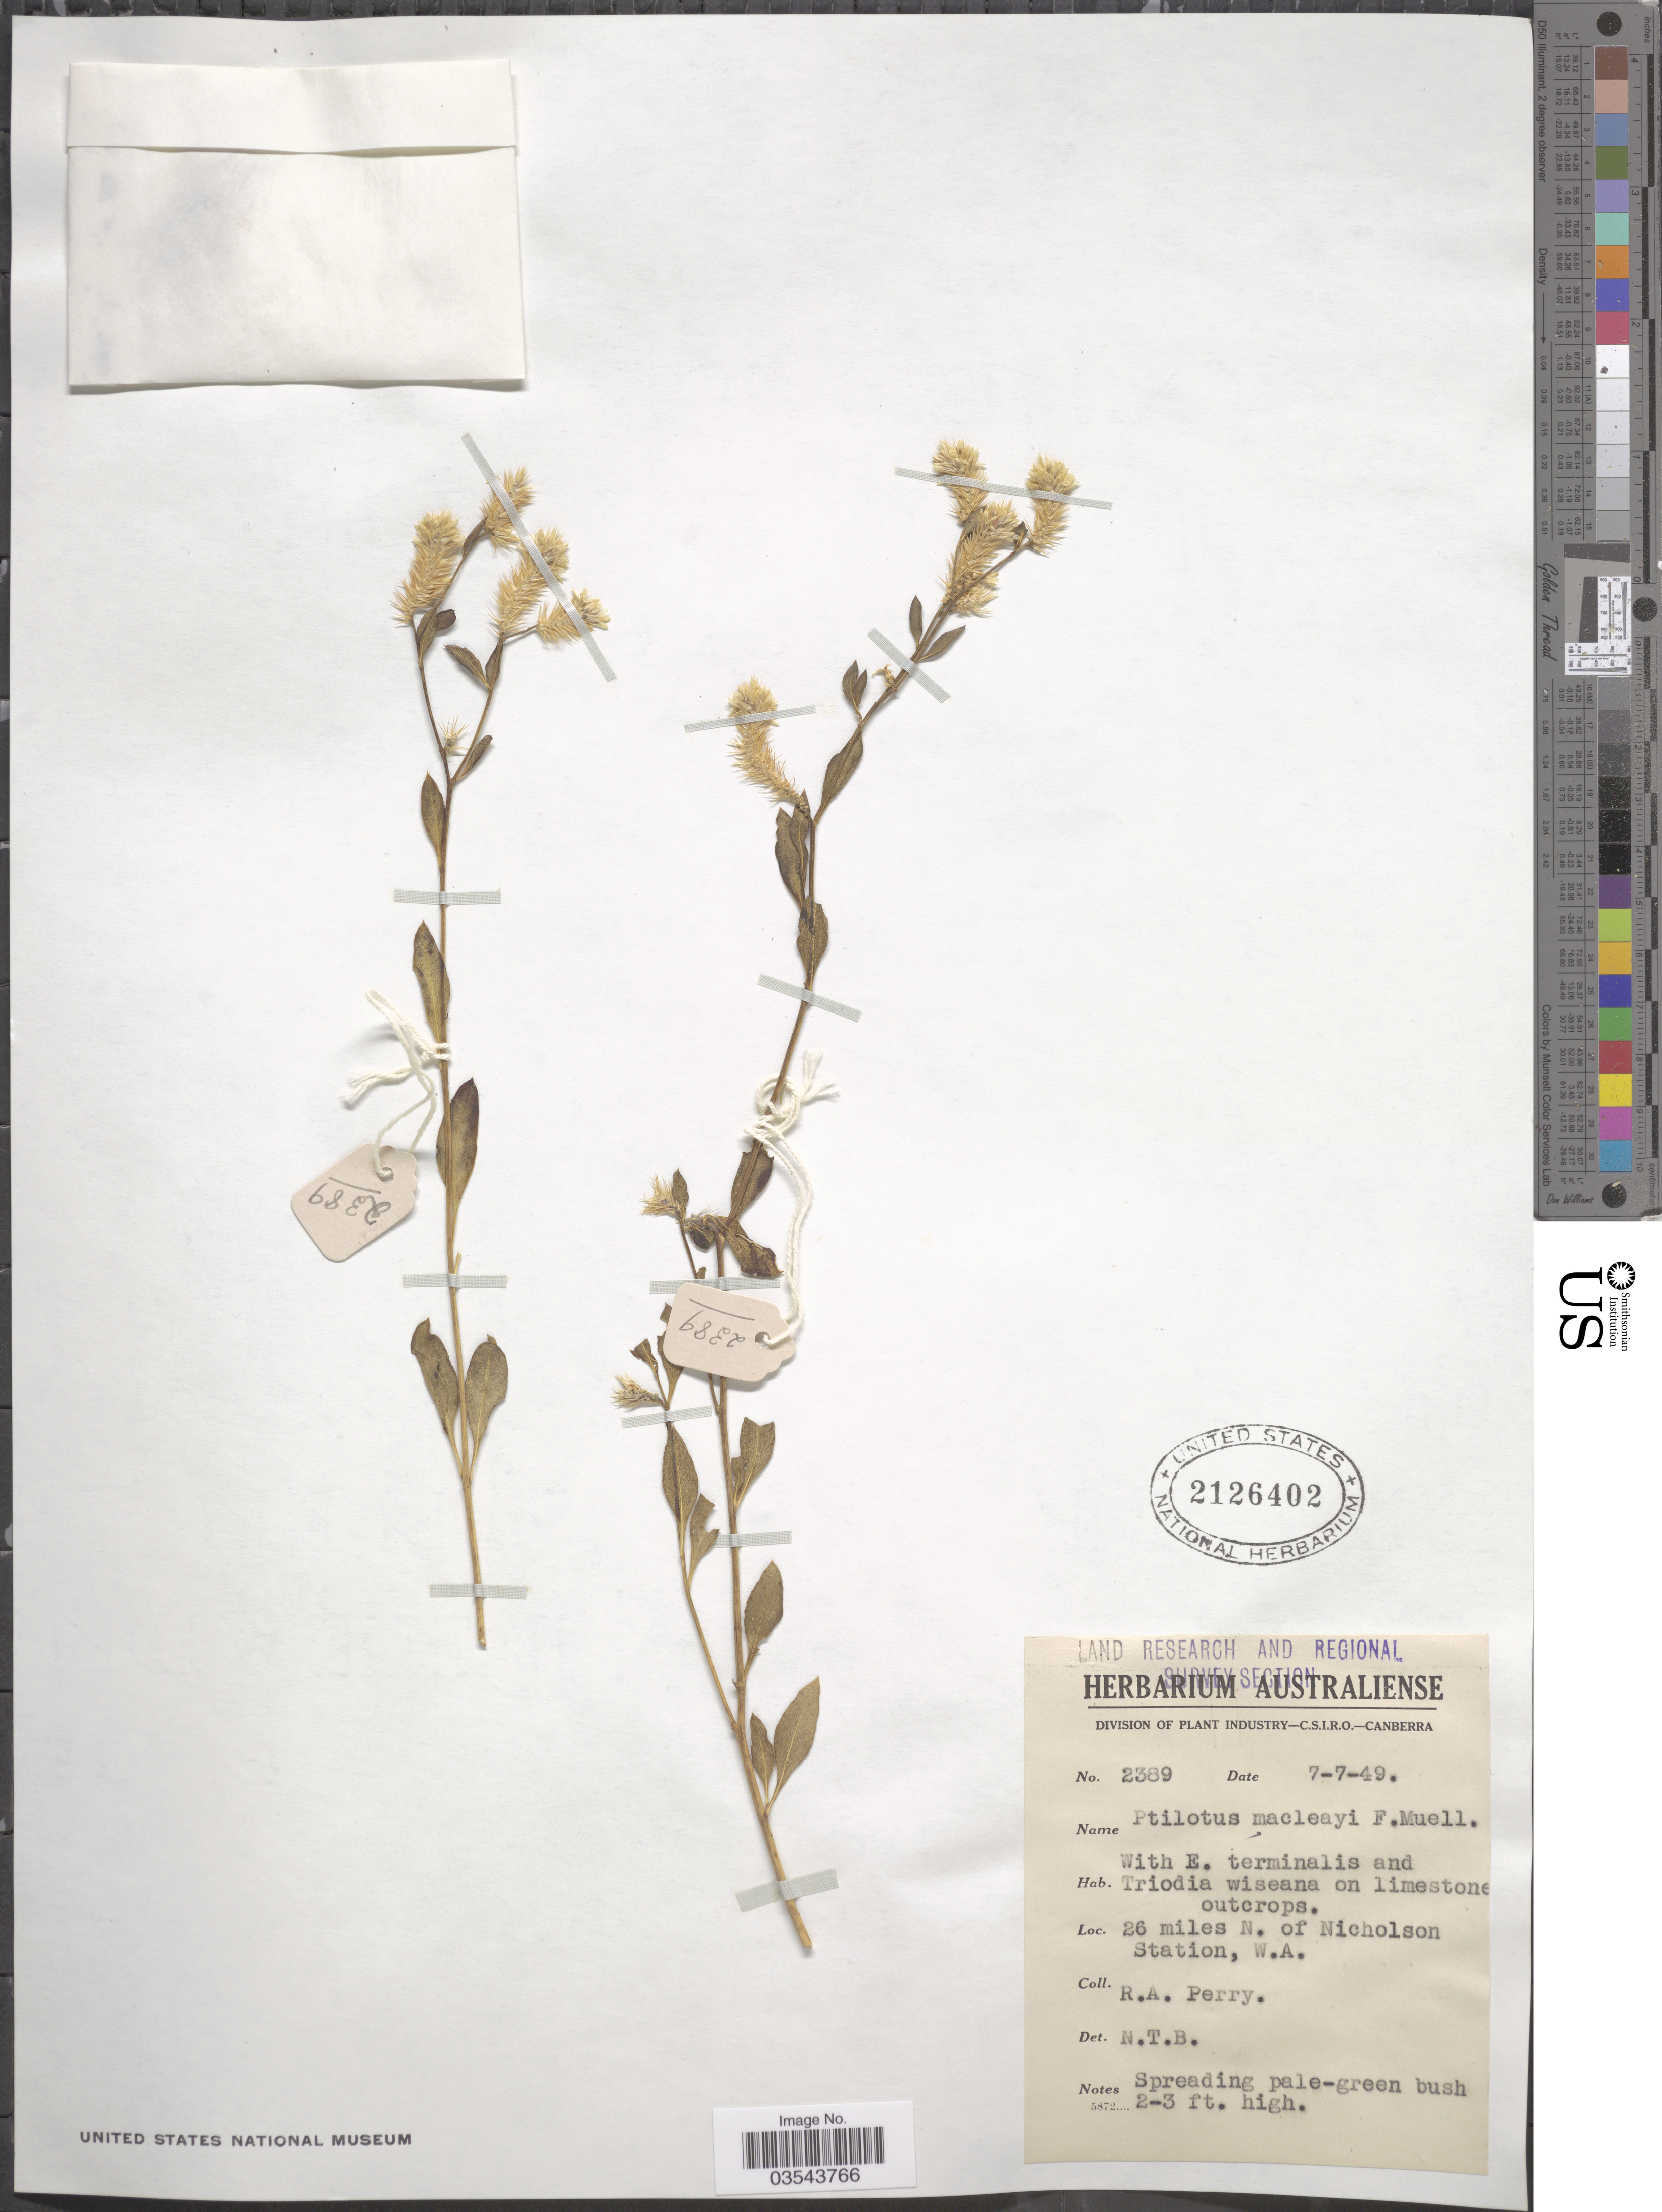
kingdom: Plantae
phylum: Tracheophyta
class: Magnoliopsida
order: Caryophyllales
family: Amaranthaceae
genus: Ptilotus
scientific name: Ptilotus macleayi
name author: F. Muell.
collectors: Perry, R. A.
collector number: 2389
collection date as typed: Transcribed d/m/y: 7/7/49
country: Australia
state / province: Western Australia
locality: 26 miles N. of Nicholson Station.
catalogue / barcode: US 2126402